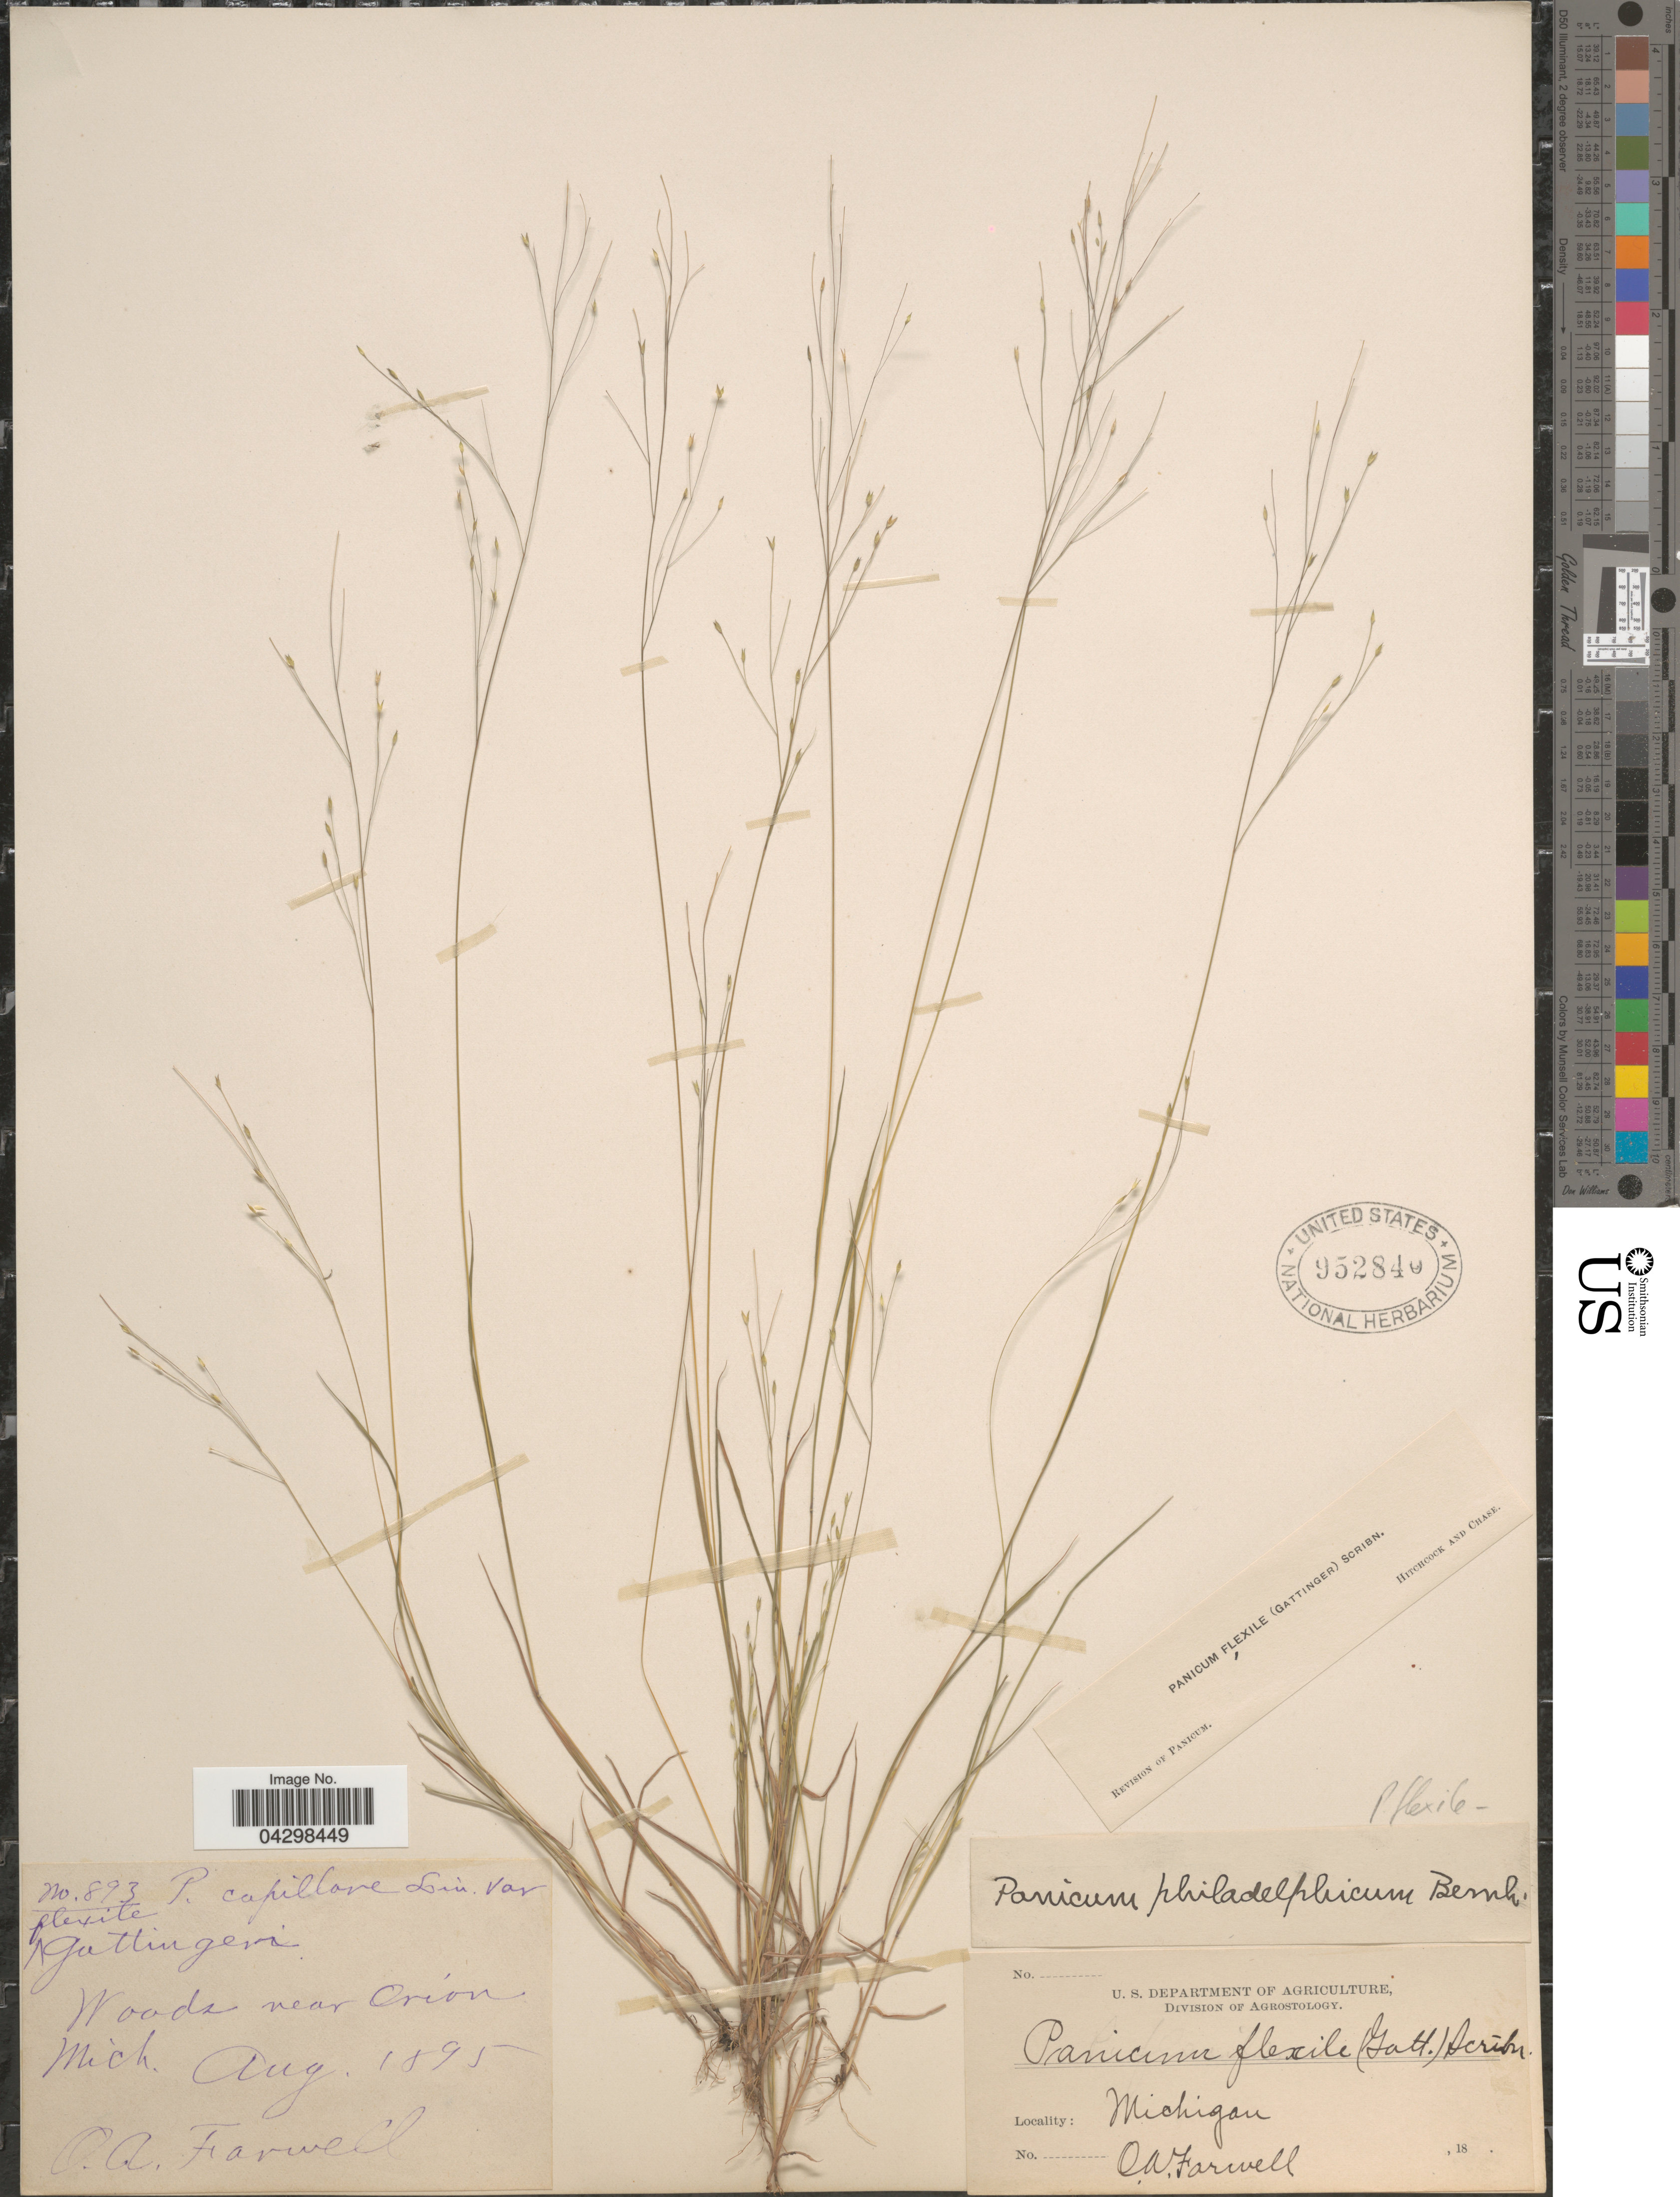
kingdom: Plantae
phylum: Tracheophyta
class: Liliopsida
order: Poales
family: Poaceae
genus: Panicum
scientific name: Panicum flexile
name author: (Gatt.) Scribn.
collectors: O. Farwell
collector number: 893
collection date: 1895-08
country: United States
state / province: Michigan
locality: Woods near Orion.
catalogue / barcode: US 952840